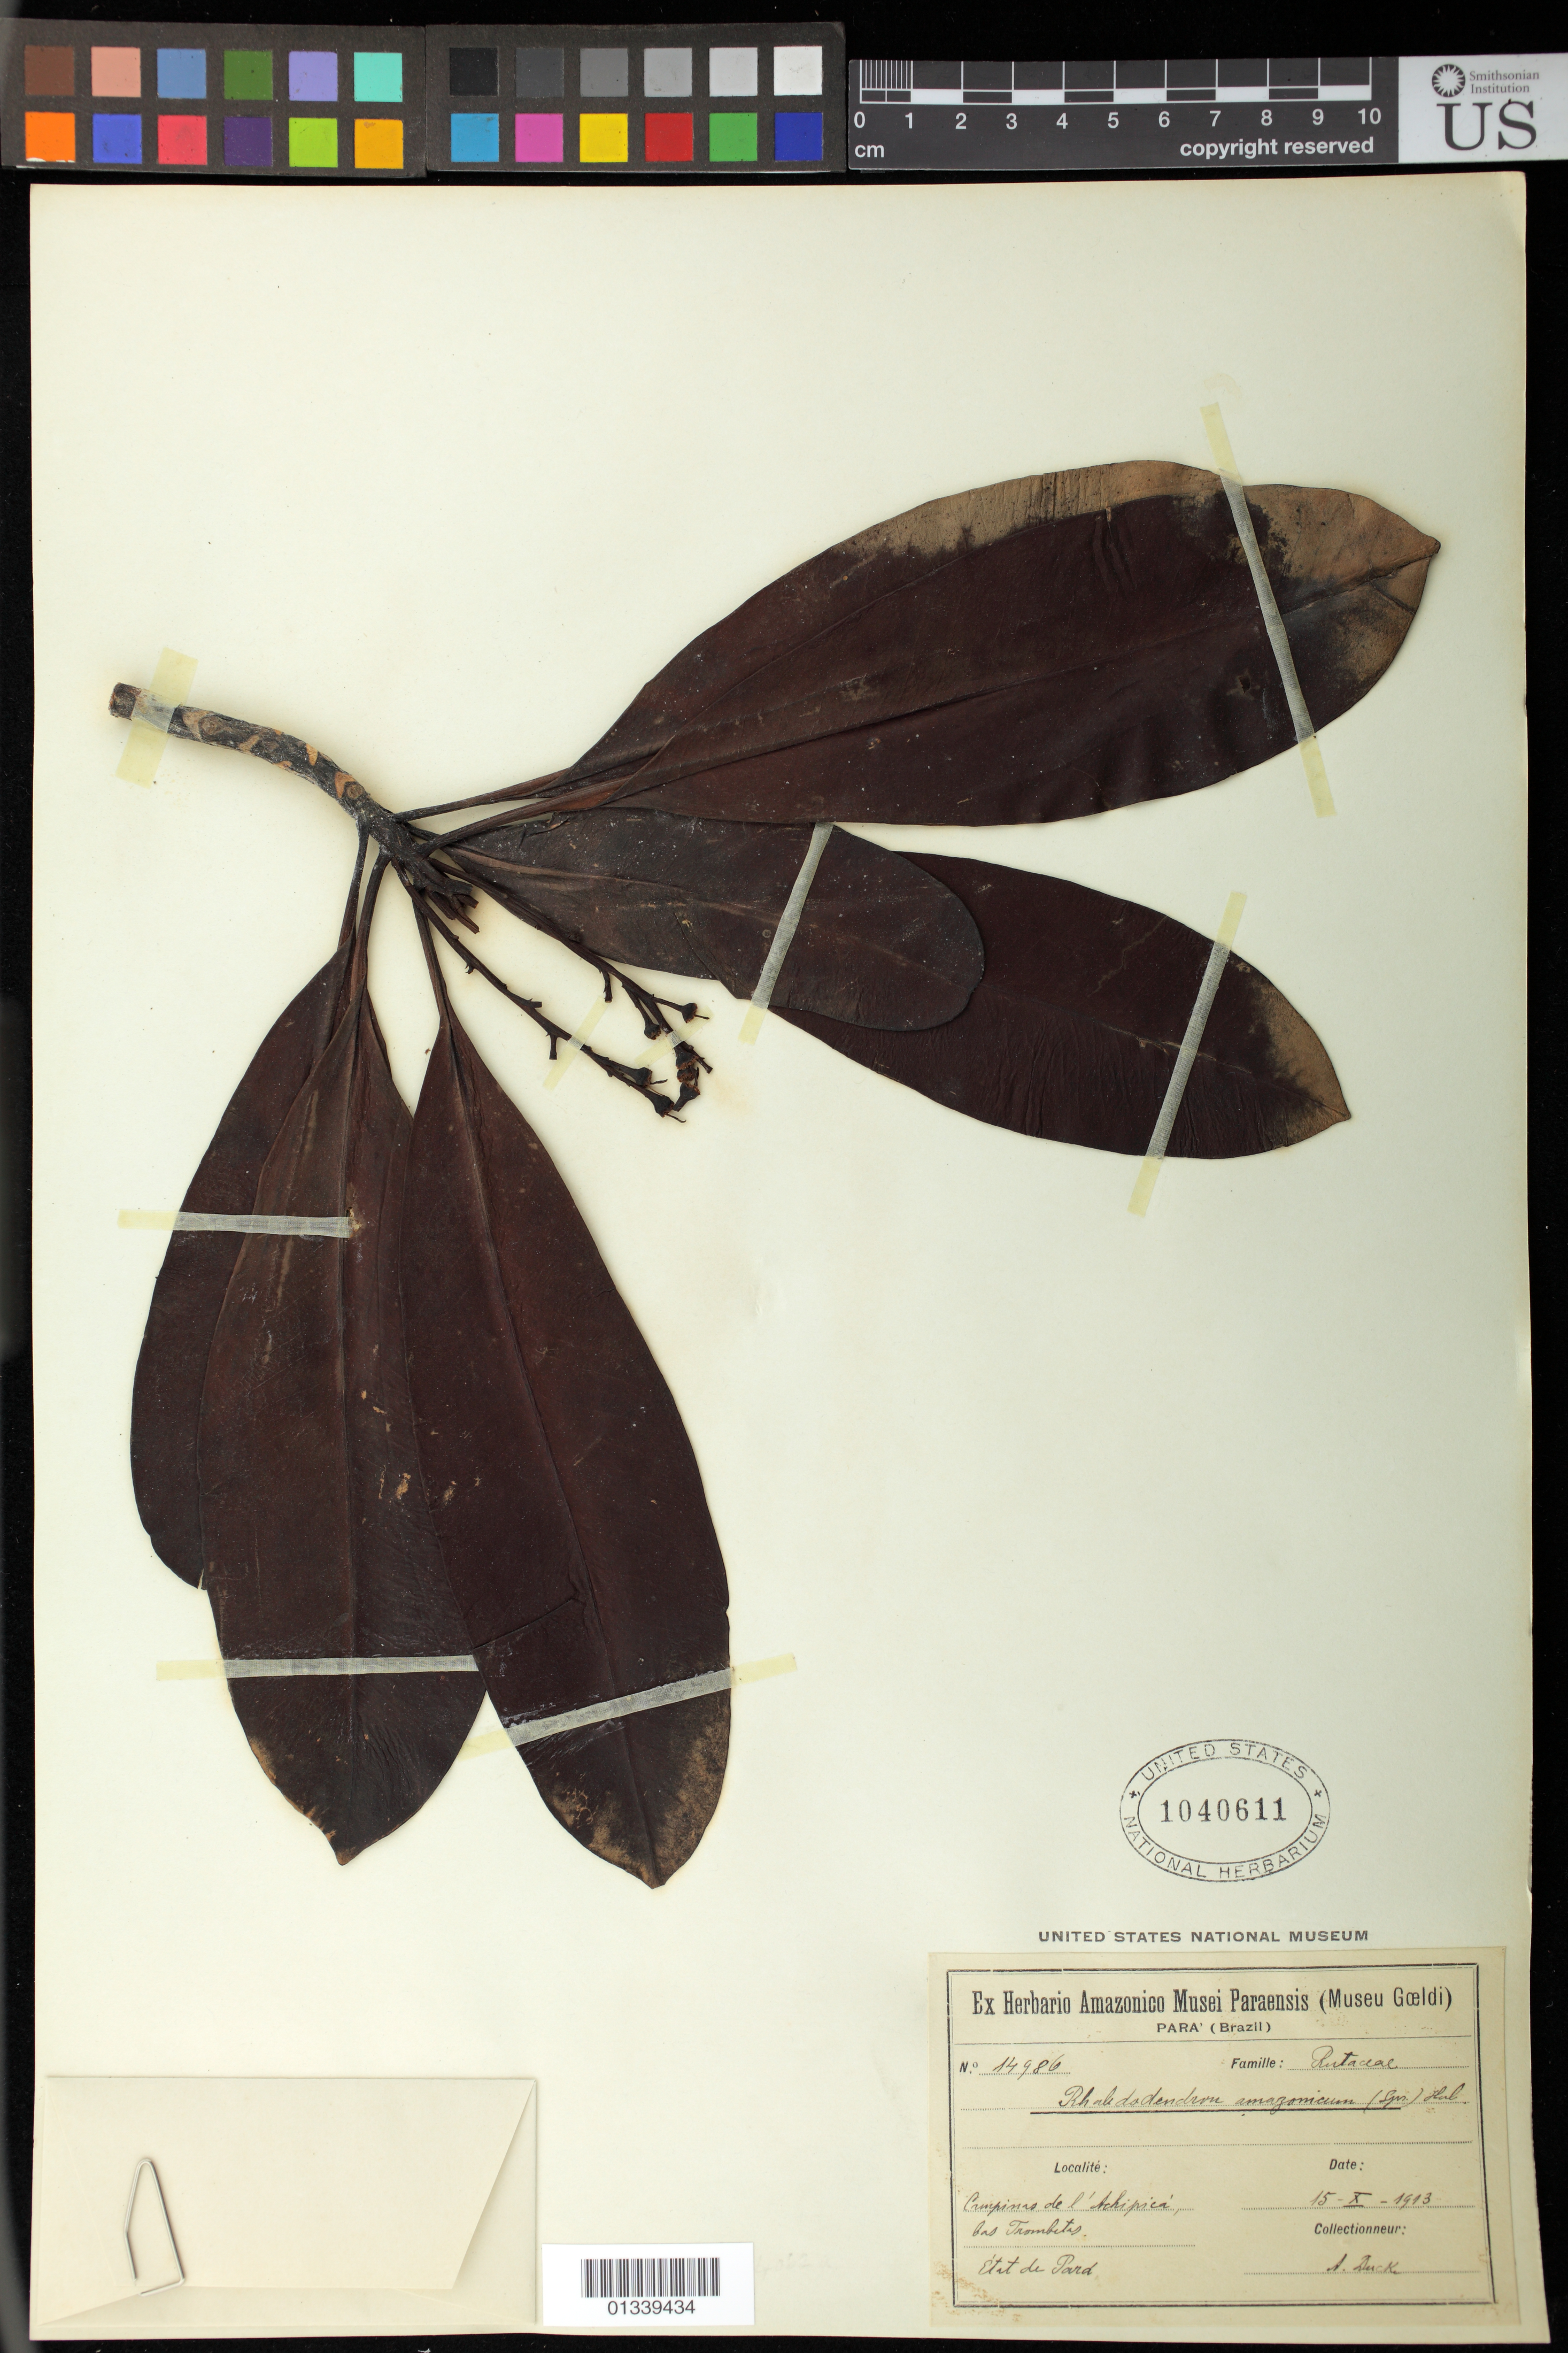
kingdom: Plantae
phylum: Tracheophyta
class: Magnoliopsida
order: Caryophyllales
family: Rhabdodendraceae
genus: Rhabdodendron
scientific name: Rhabdodendron amazonicum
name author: (Spruce ex Benth.) Huber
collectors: A. Ducke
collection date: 1913-10-15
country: Brazil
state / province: Pará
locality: Campinas de L´Achipica, Trombetas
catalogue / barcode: US 1040611